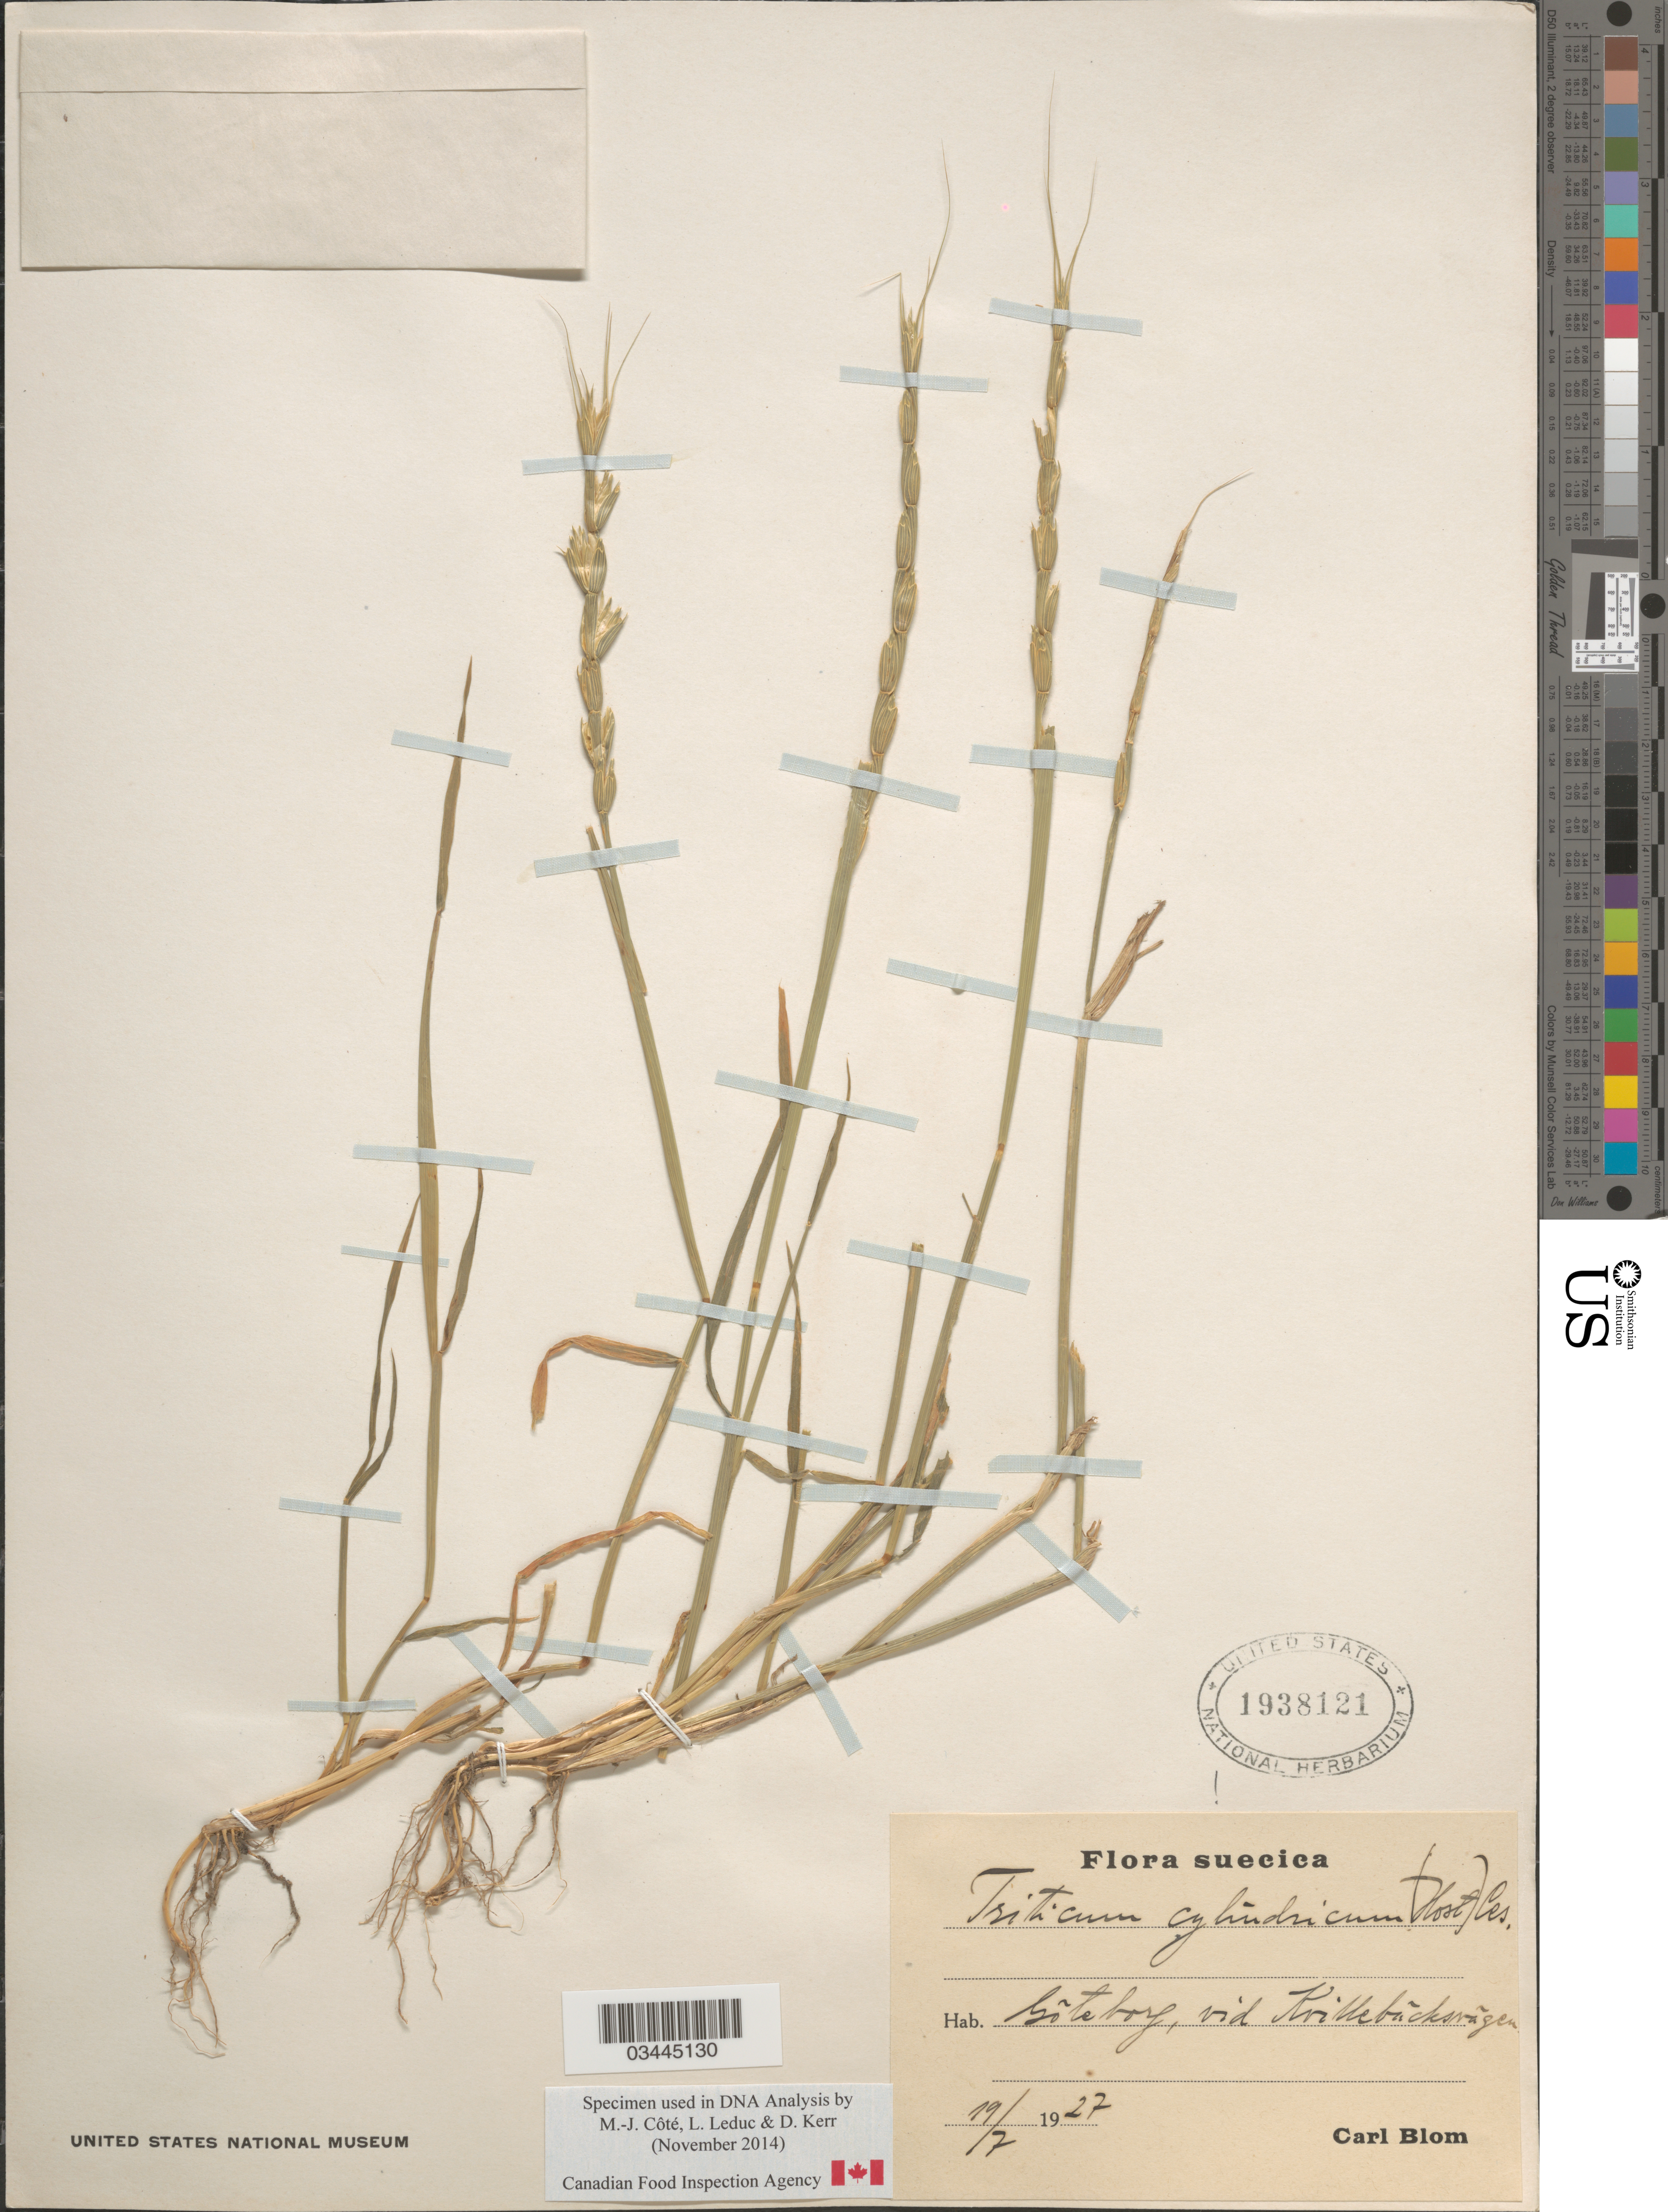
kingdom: Plantae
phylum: Tracheophyta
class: Liliopsida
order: Poales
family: Poaceae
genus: Aegilops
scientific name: Aegilops cylindrica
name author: Host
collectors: C. H. Blom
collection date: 1927-07-19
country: Sweden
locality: Suecica. Gõteborg, vid Kvillebacksvagen.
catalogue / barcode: US 1938121